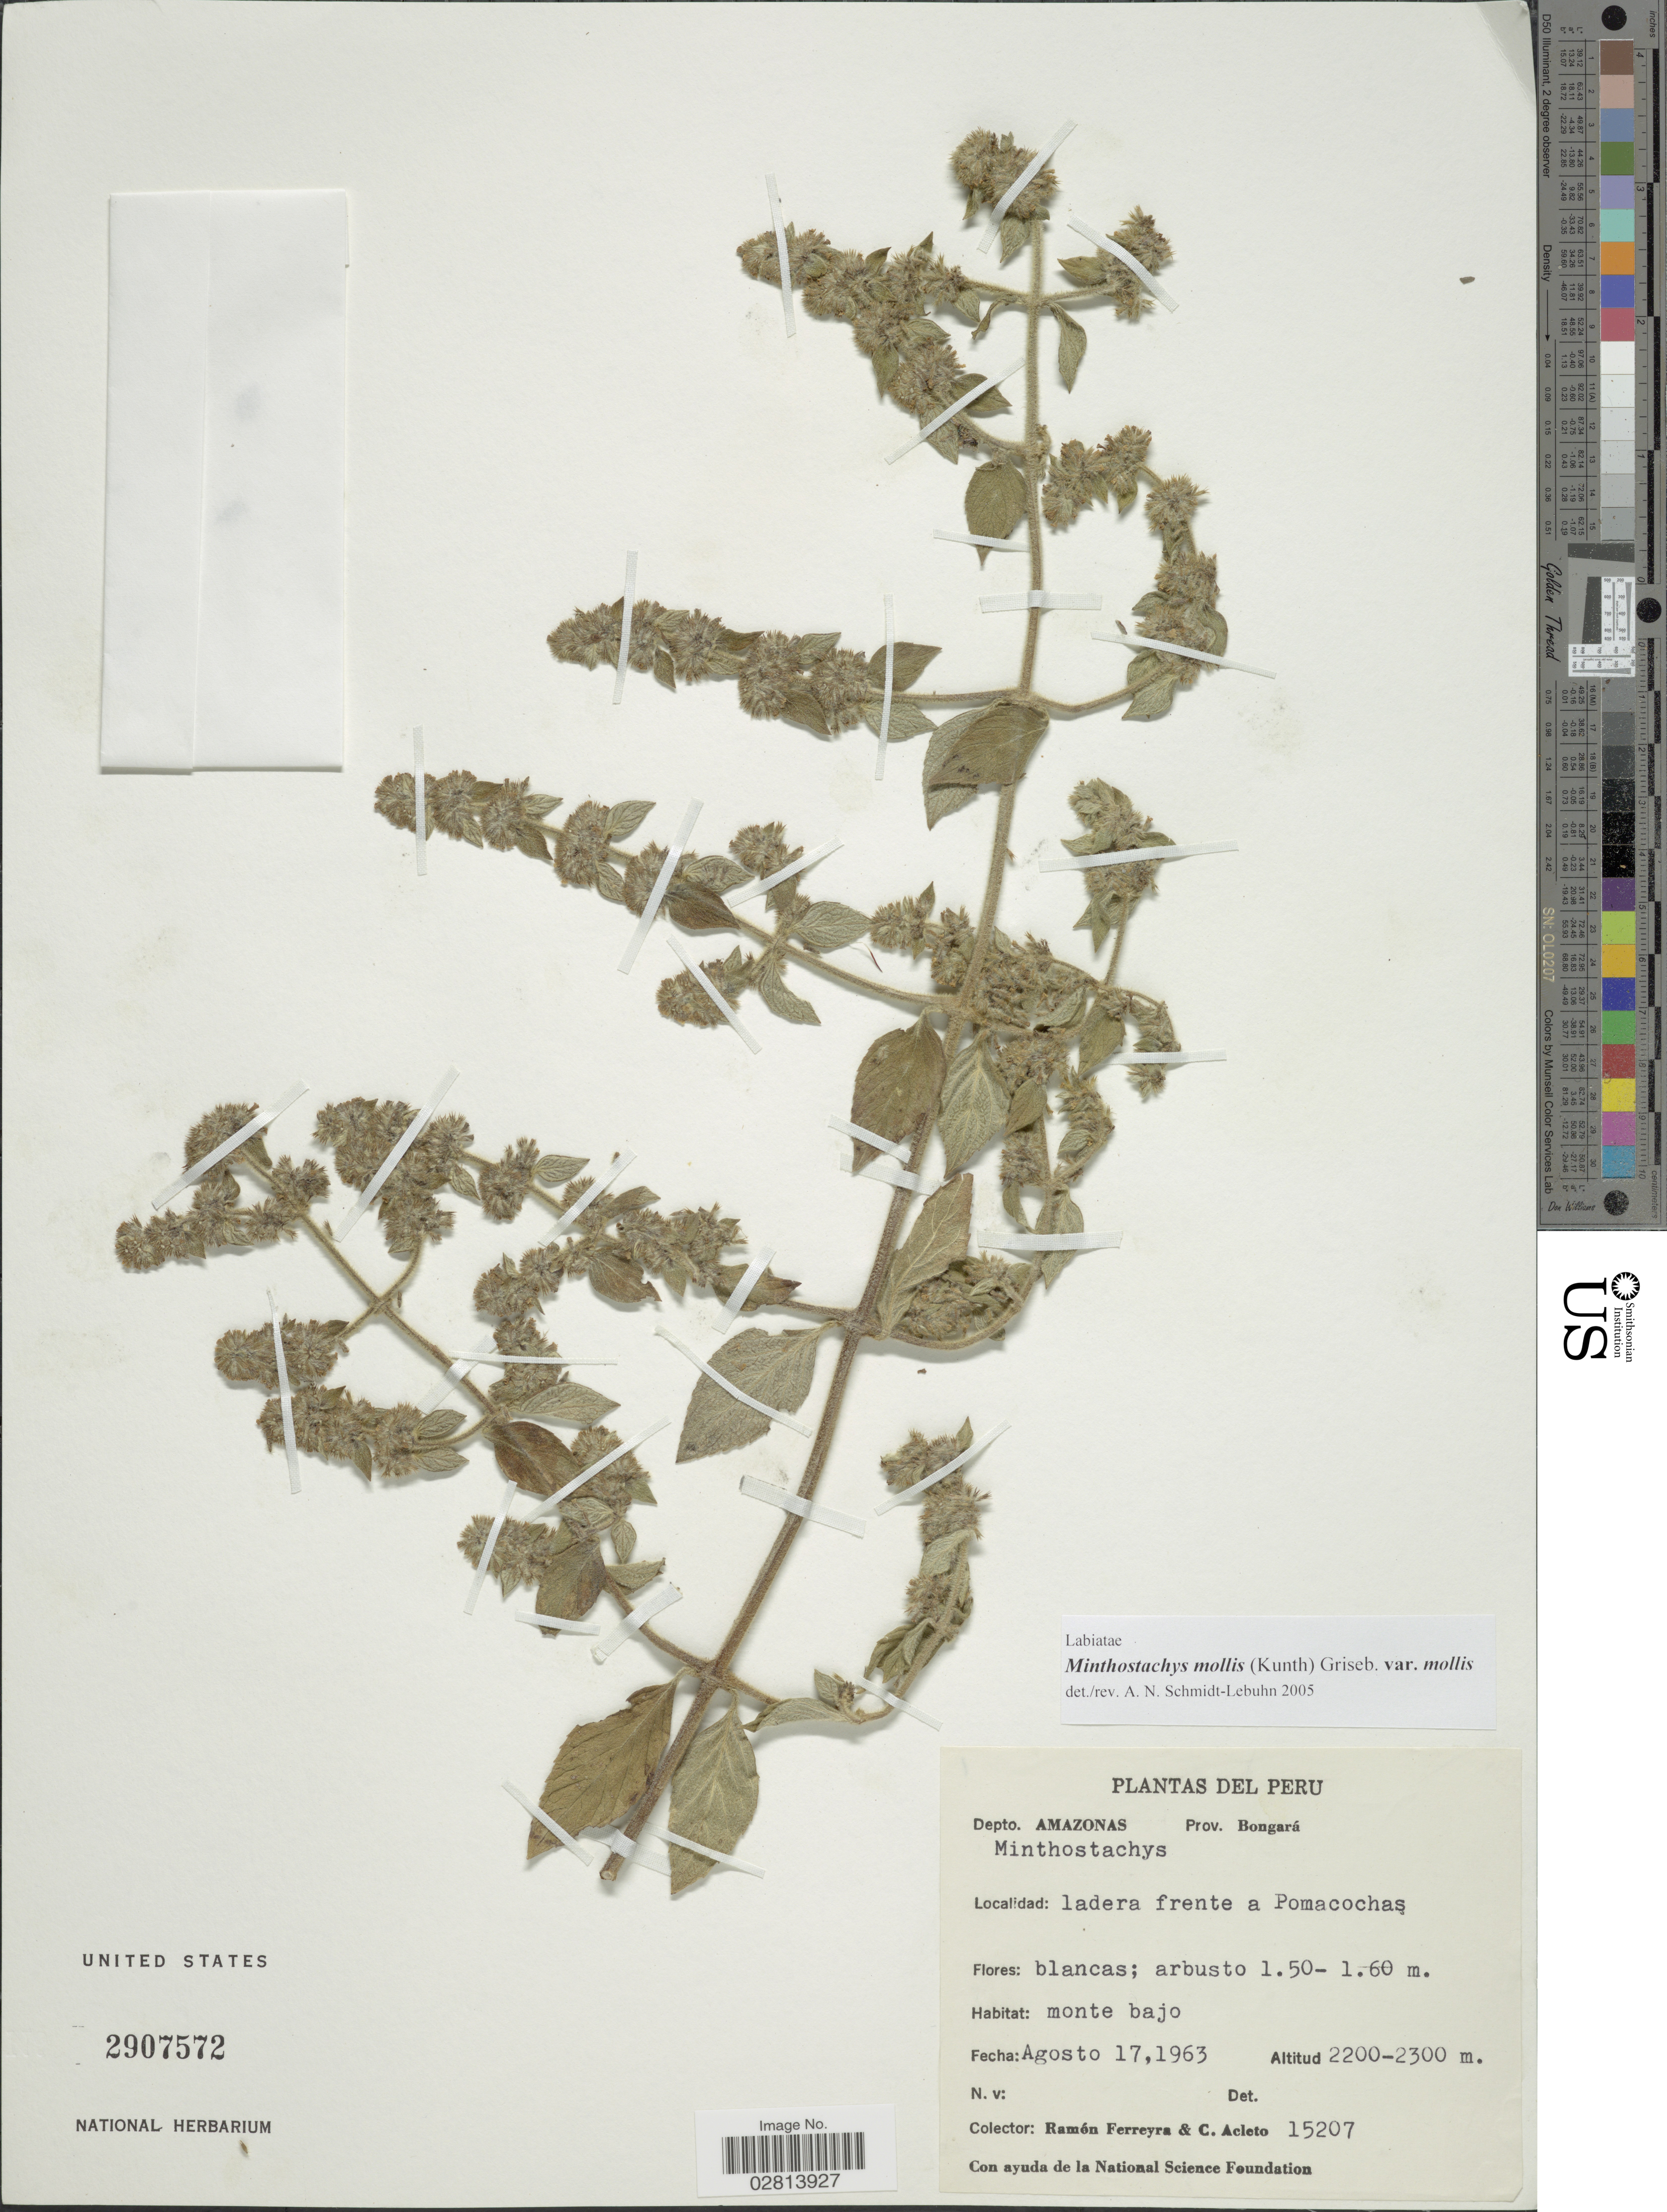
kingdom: Plantae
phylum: Tracheophyta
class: Magnoliopsida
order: Lamiales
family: Lamiaceae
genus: Minthostachys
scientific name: Minthostachys mollis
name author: (Kunth) Griseb.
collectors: R. A. Ferreyra & C. Acleto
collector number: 15207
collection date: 1963-08-17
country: Peru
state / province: Amazonas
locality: Depto. Amazonas, Prov. Bongará, ladera frente a Pomacochas.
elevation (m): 2200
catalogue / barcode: US 2907572